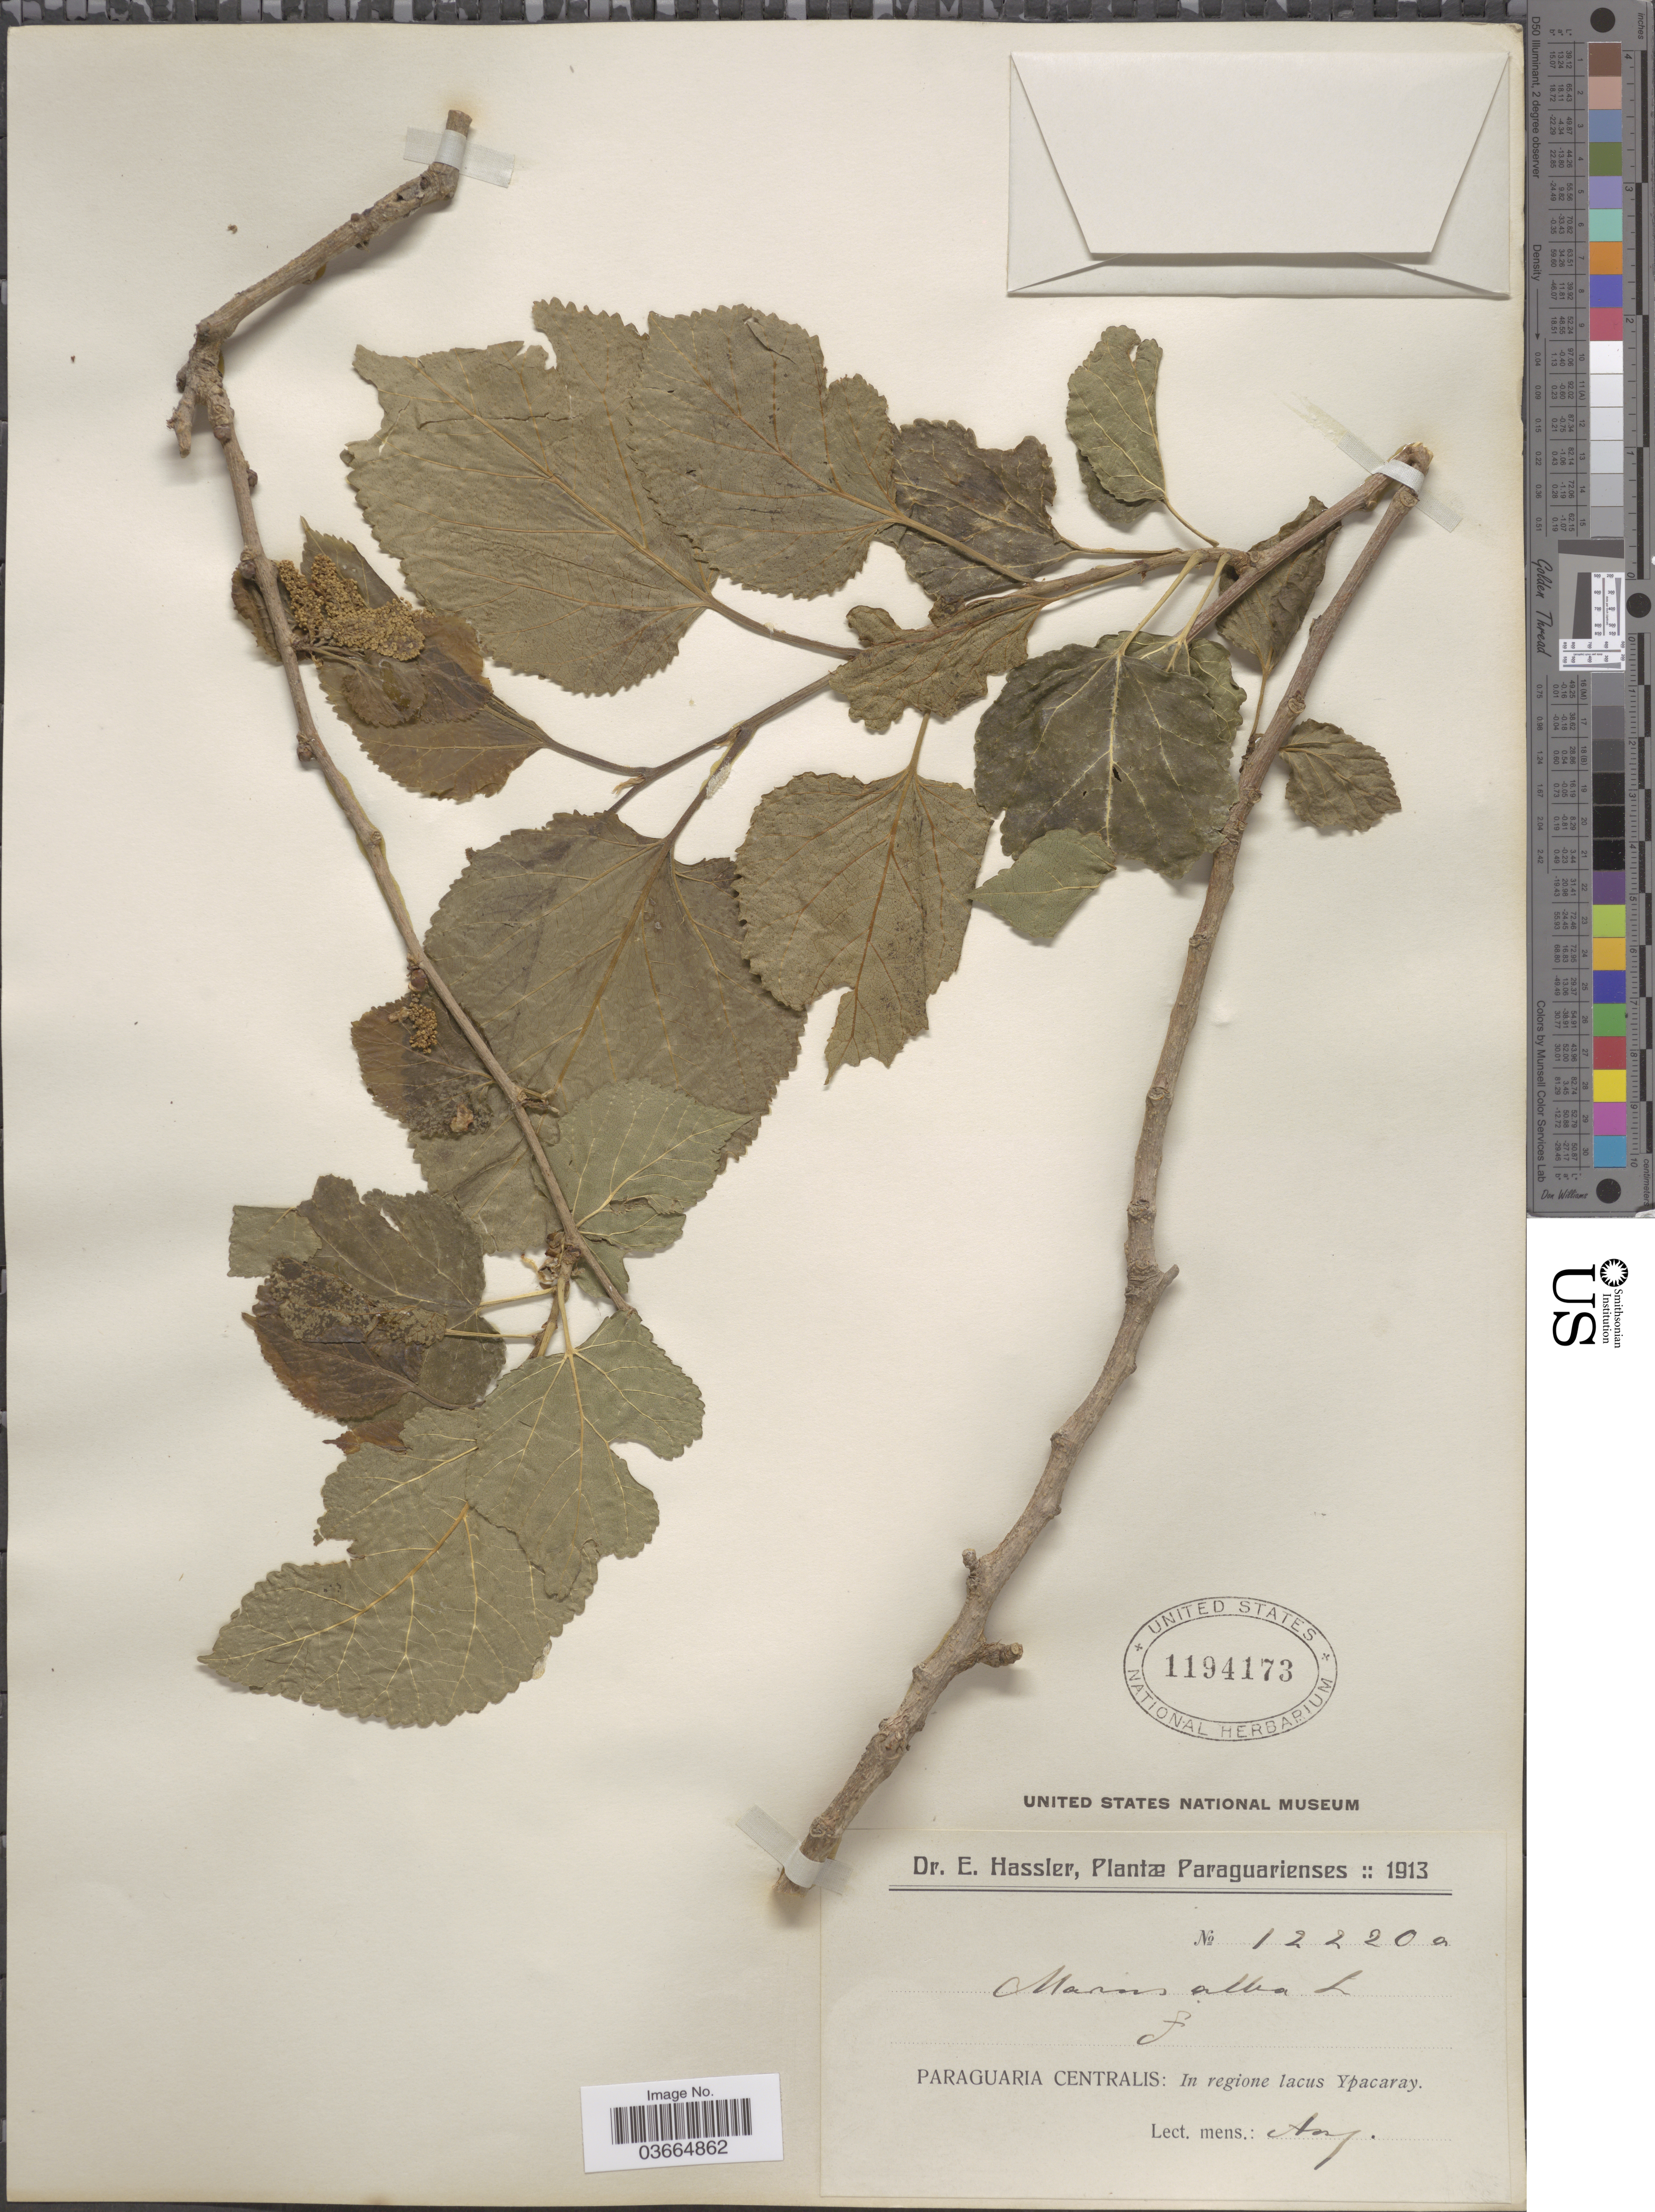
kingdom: Plantae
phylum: Tracheophyta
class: Magnoliopsida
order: Rosales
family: Moraceae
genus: Morus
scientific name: Morus alba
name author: L.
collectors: E. Hassler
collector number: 12220a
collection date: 1913-08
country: Paraguay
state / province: Paraguari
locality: Paraguaria Centralis: In regione lacus Ypacaray.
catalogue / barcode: US 1194173